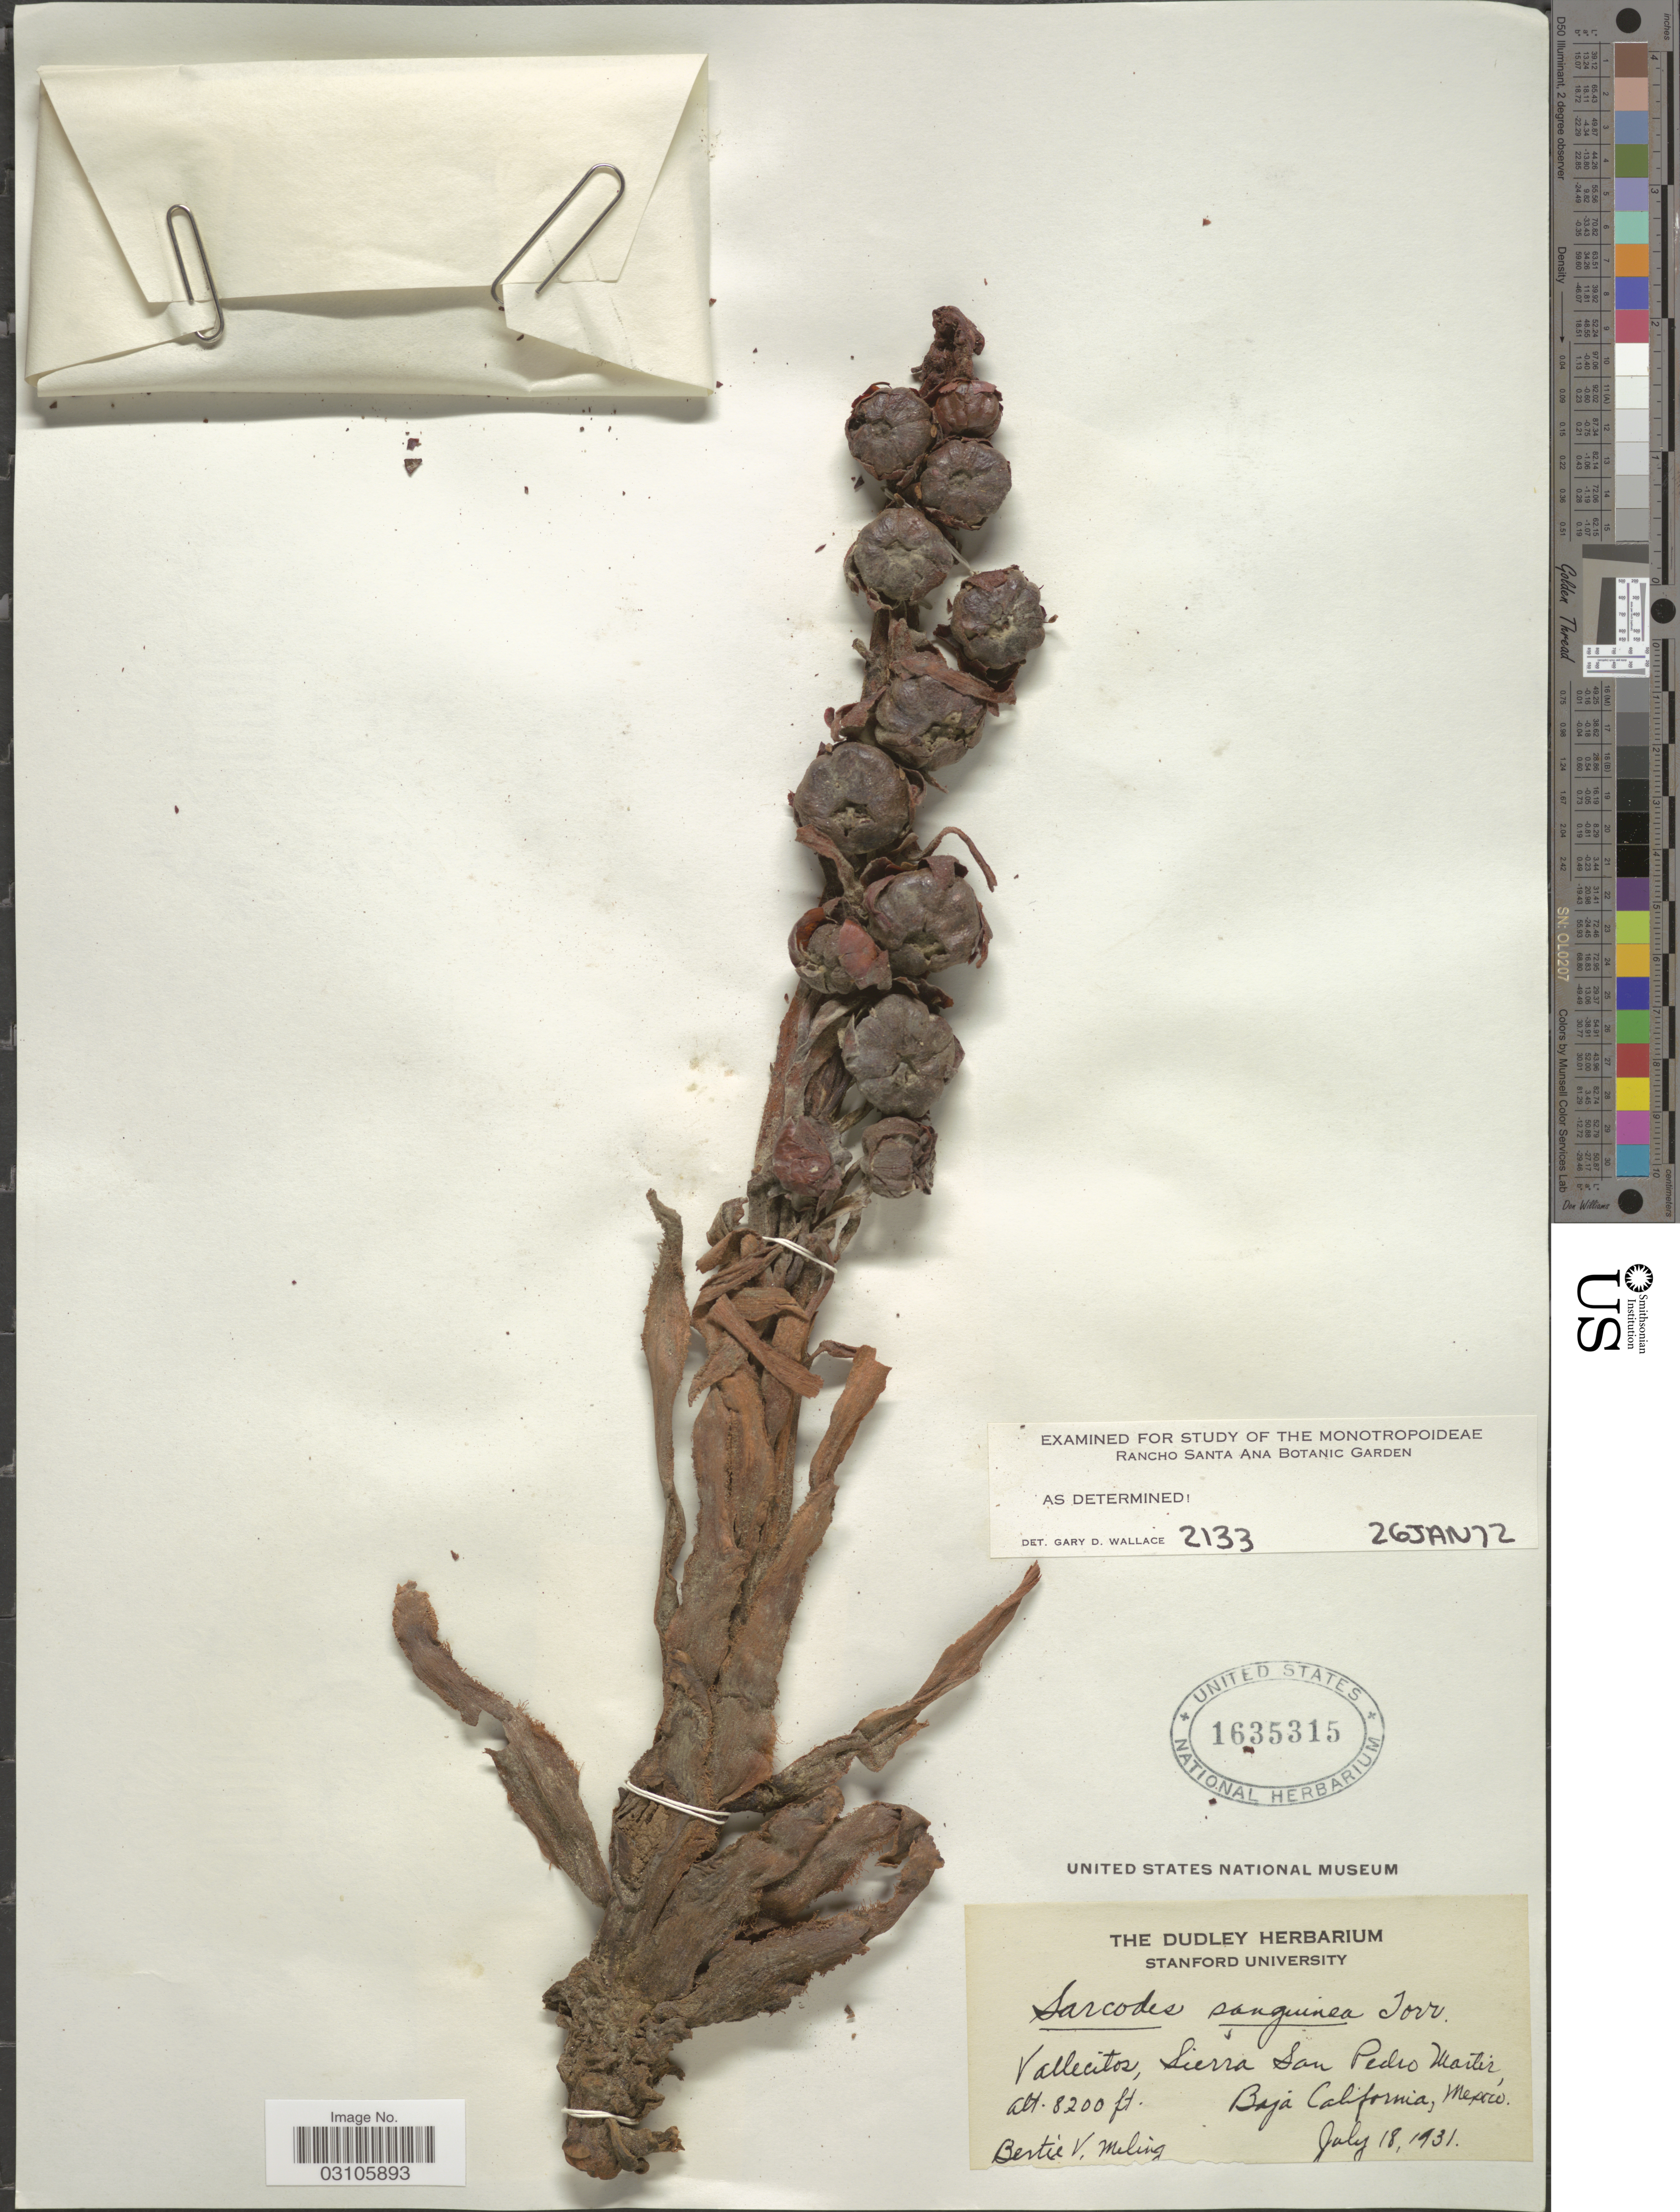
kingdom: Plantae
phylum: Tracheophyta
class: Magnoliopsida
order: Ericales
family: Ericaceae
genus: Sarcodes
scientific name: Sarcodes sanguinea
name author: Torr.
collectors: B. Meling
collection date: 1931-07-18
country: Mexico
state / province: Baja California Norte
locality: Vallecitos, Sierra San Pedro Martir.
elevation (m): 2499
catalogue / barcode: US 1635315